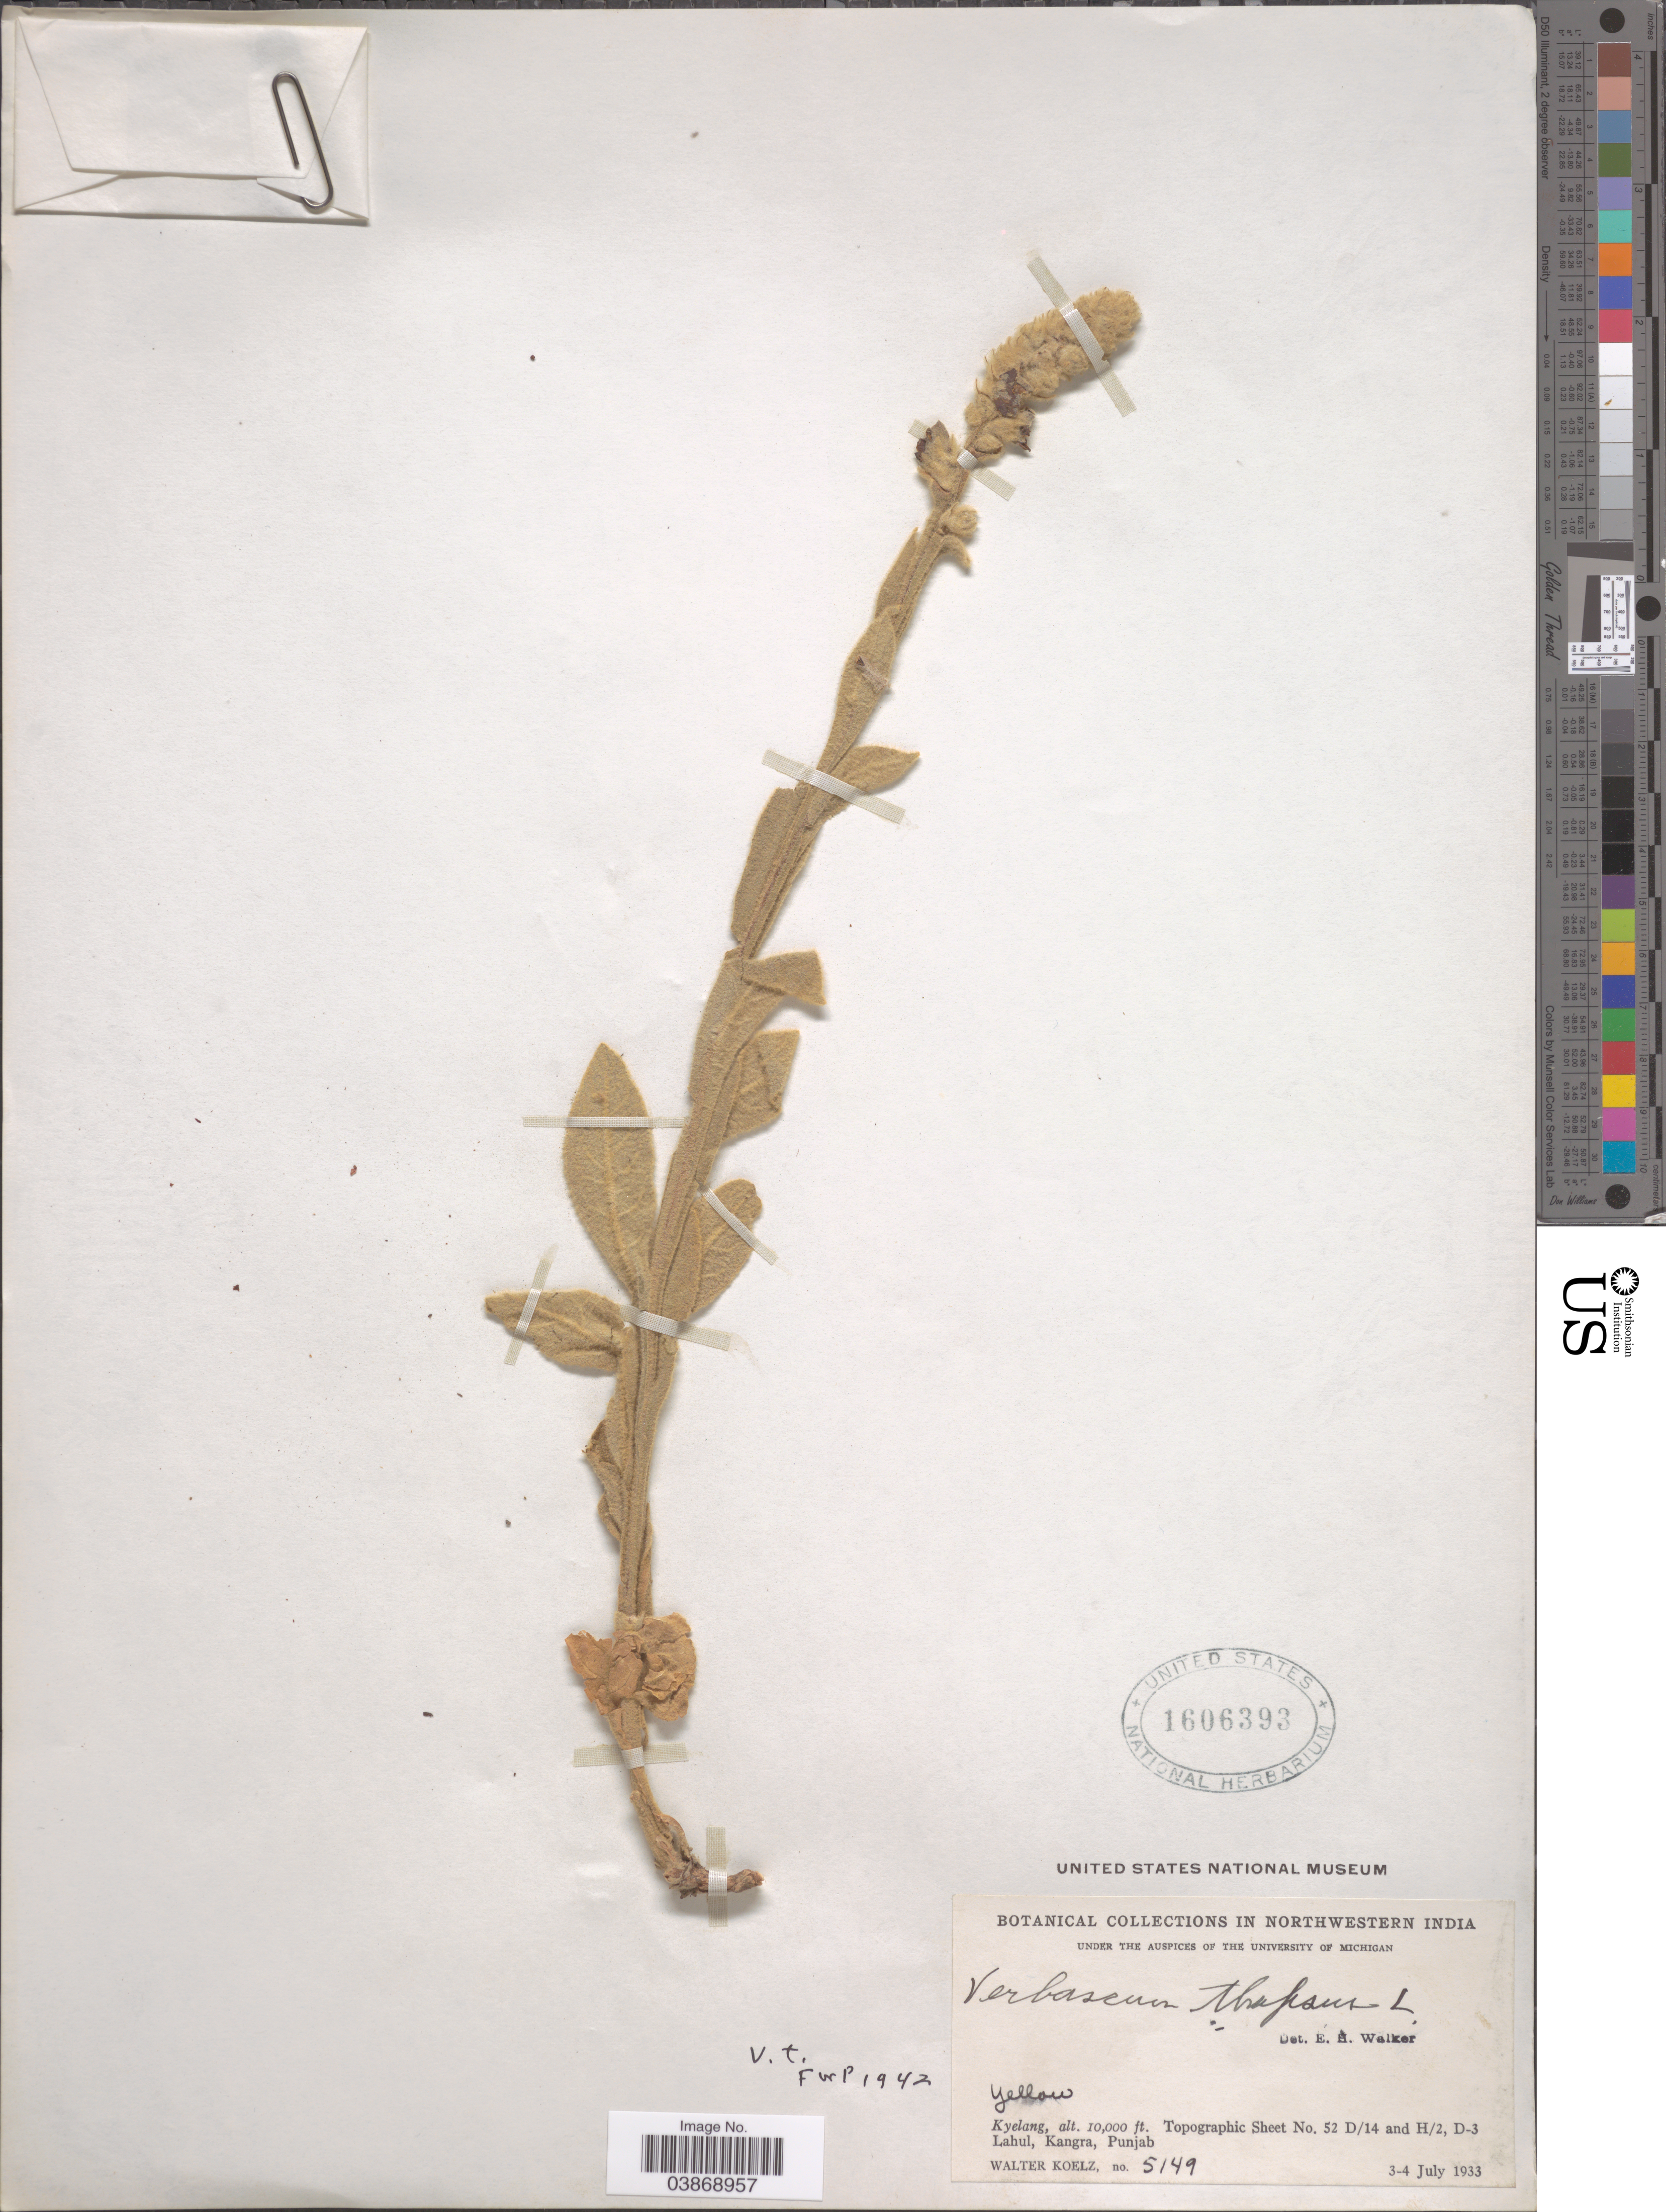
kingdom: Plantae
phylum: Tracheophyta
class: Magnoliopsida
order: Lamiales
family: Scrophulariaceae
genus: Verbascum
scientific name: Verbascum thapsus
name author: L.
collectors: W. N. Koelz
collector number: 5149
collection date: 1933-07-03/1933-07-04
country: India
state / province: Punjab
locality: Northwestern India. Kyelang. Topographic Sheet No. 52 D/14 and H/2, D-3. Lahul, Kangra.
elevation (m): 3048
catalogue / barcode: US 1606393